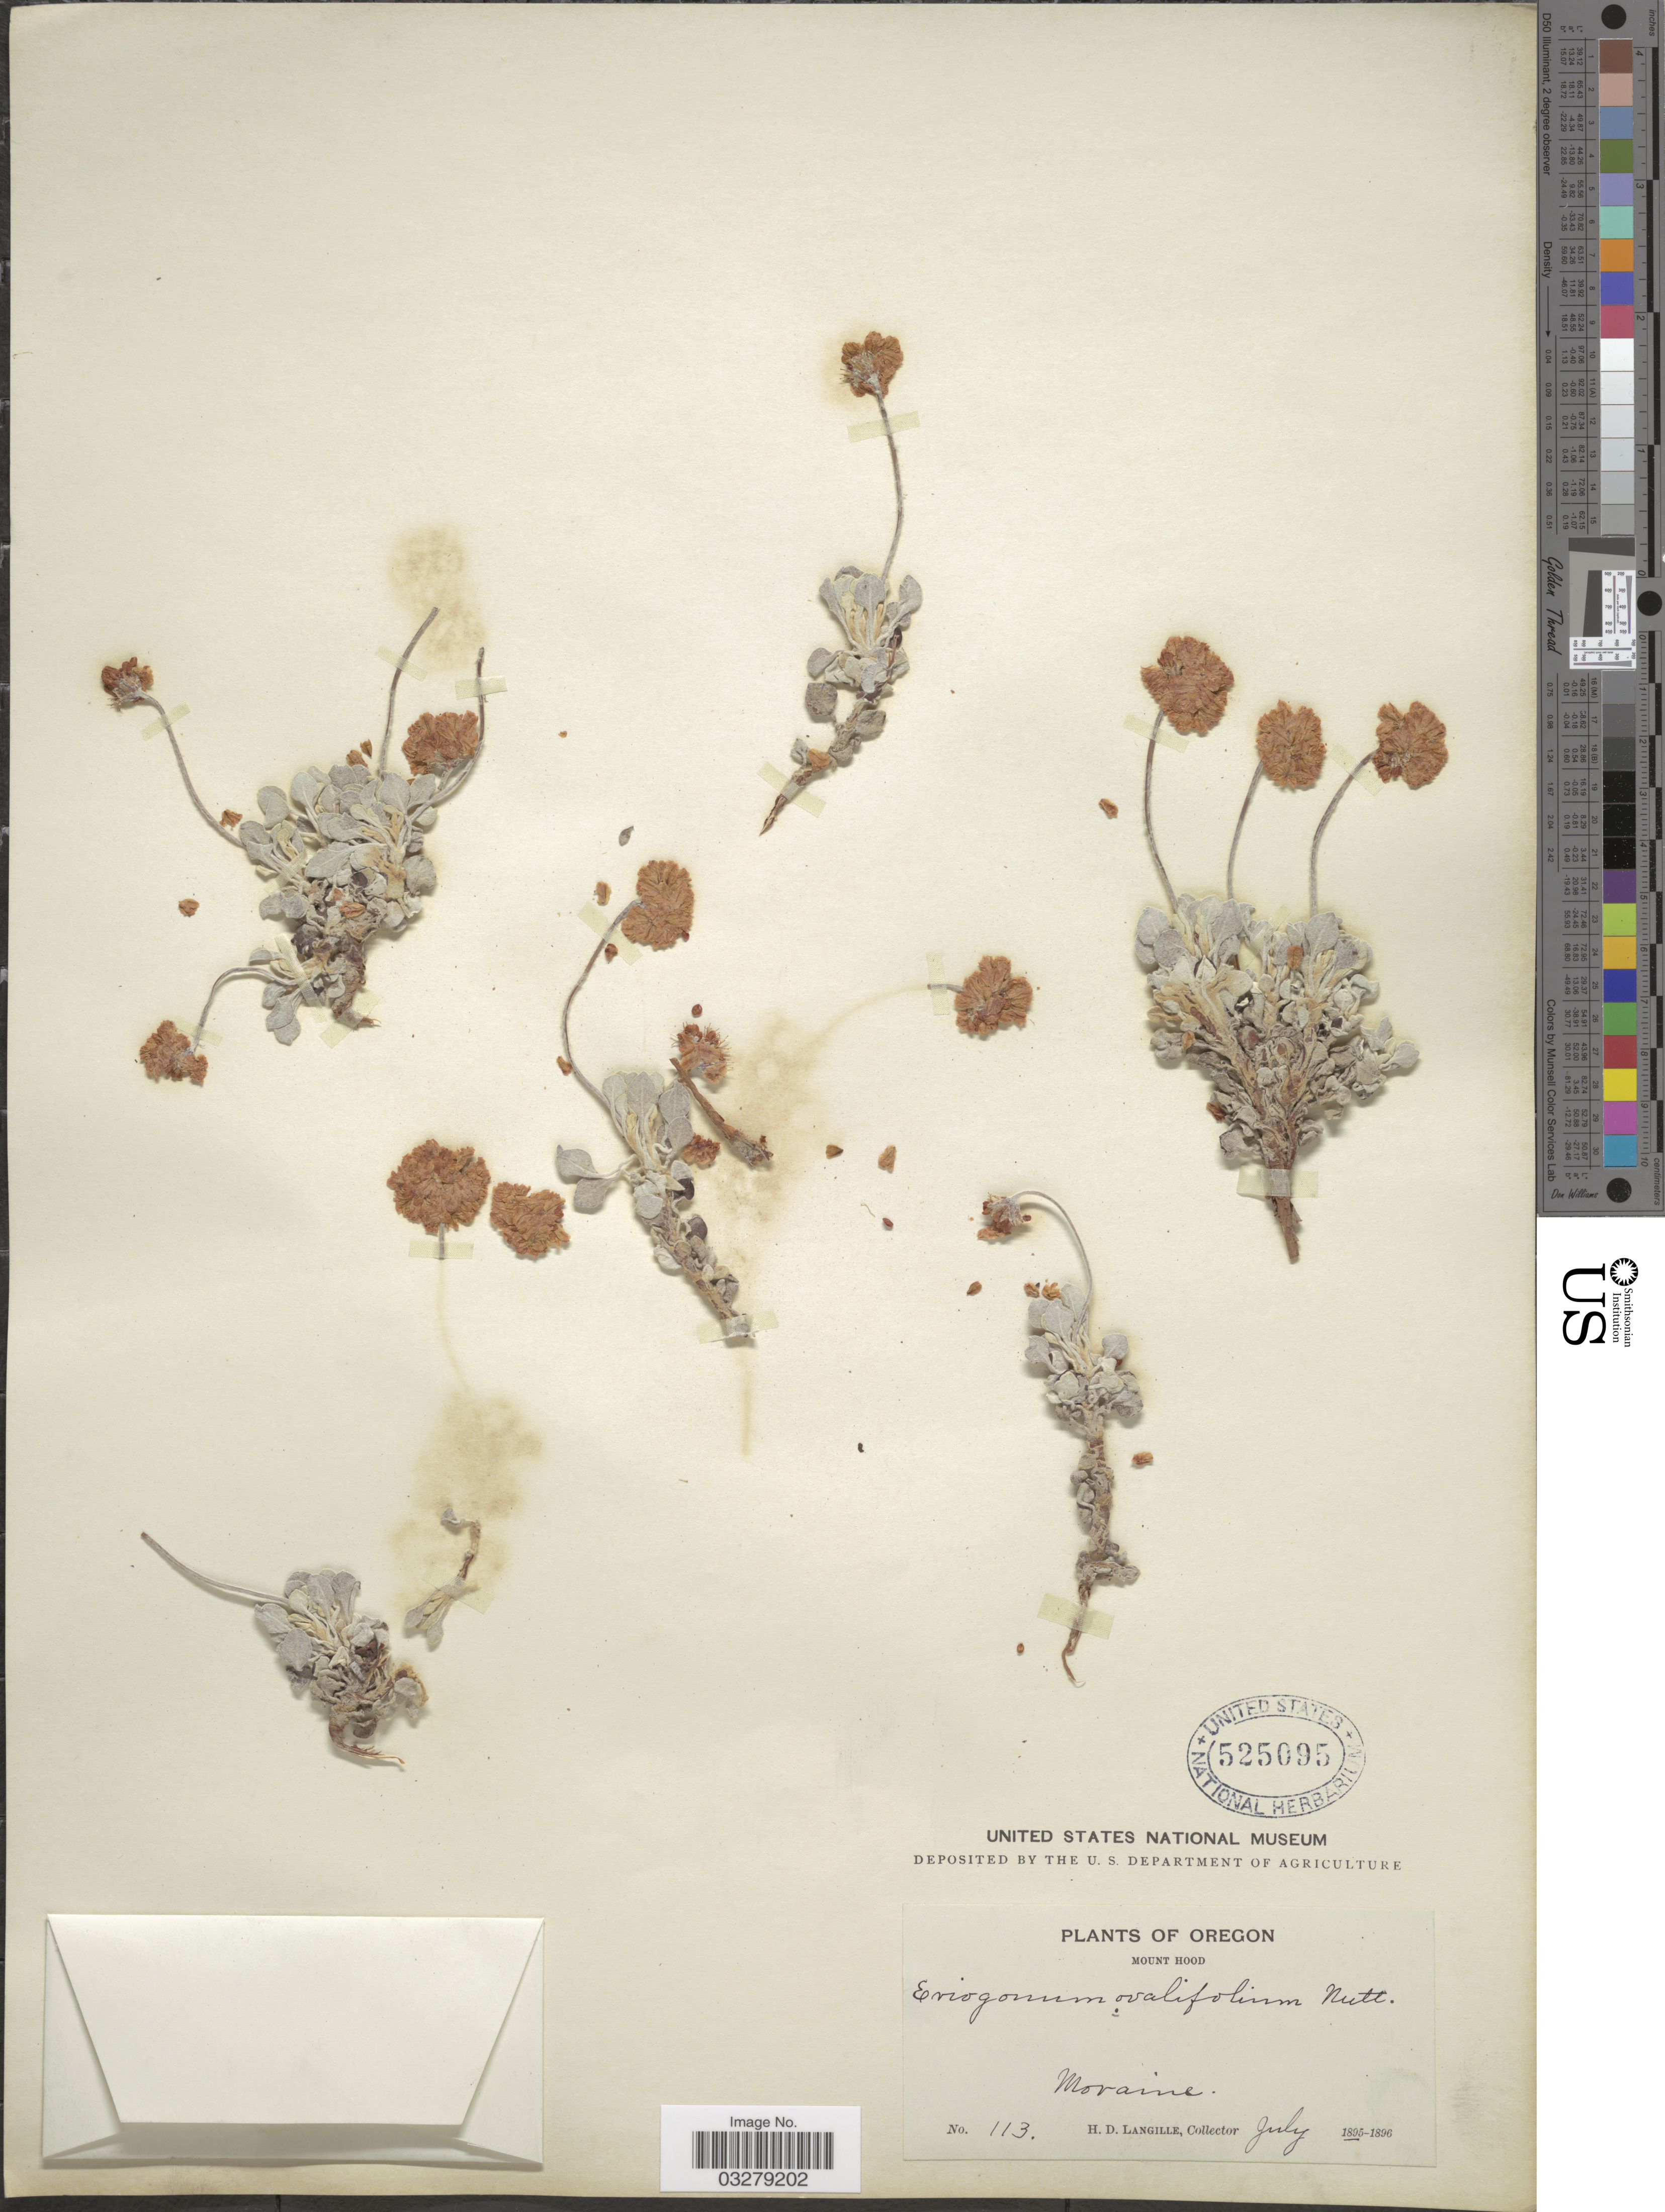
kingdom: Plantae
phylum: Tracheophyta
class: Magnoliopsida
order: Caryophyllales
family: Polygonaceae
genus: Eriogonum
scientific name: Eriogonum ovalifolium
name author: Nutt.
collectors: H. Langille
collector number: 113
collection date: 1895-07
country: United States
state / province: Oregon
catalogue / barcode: US 525095